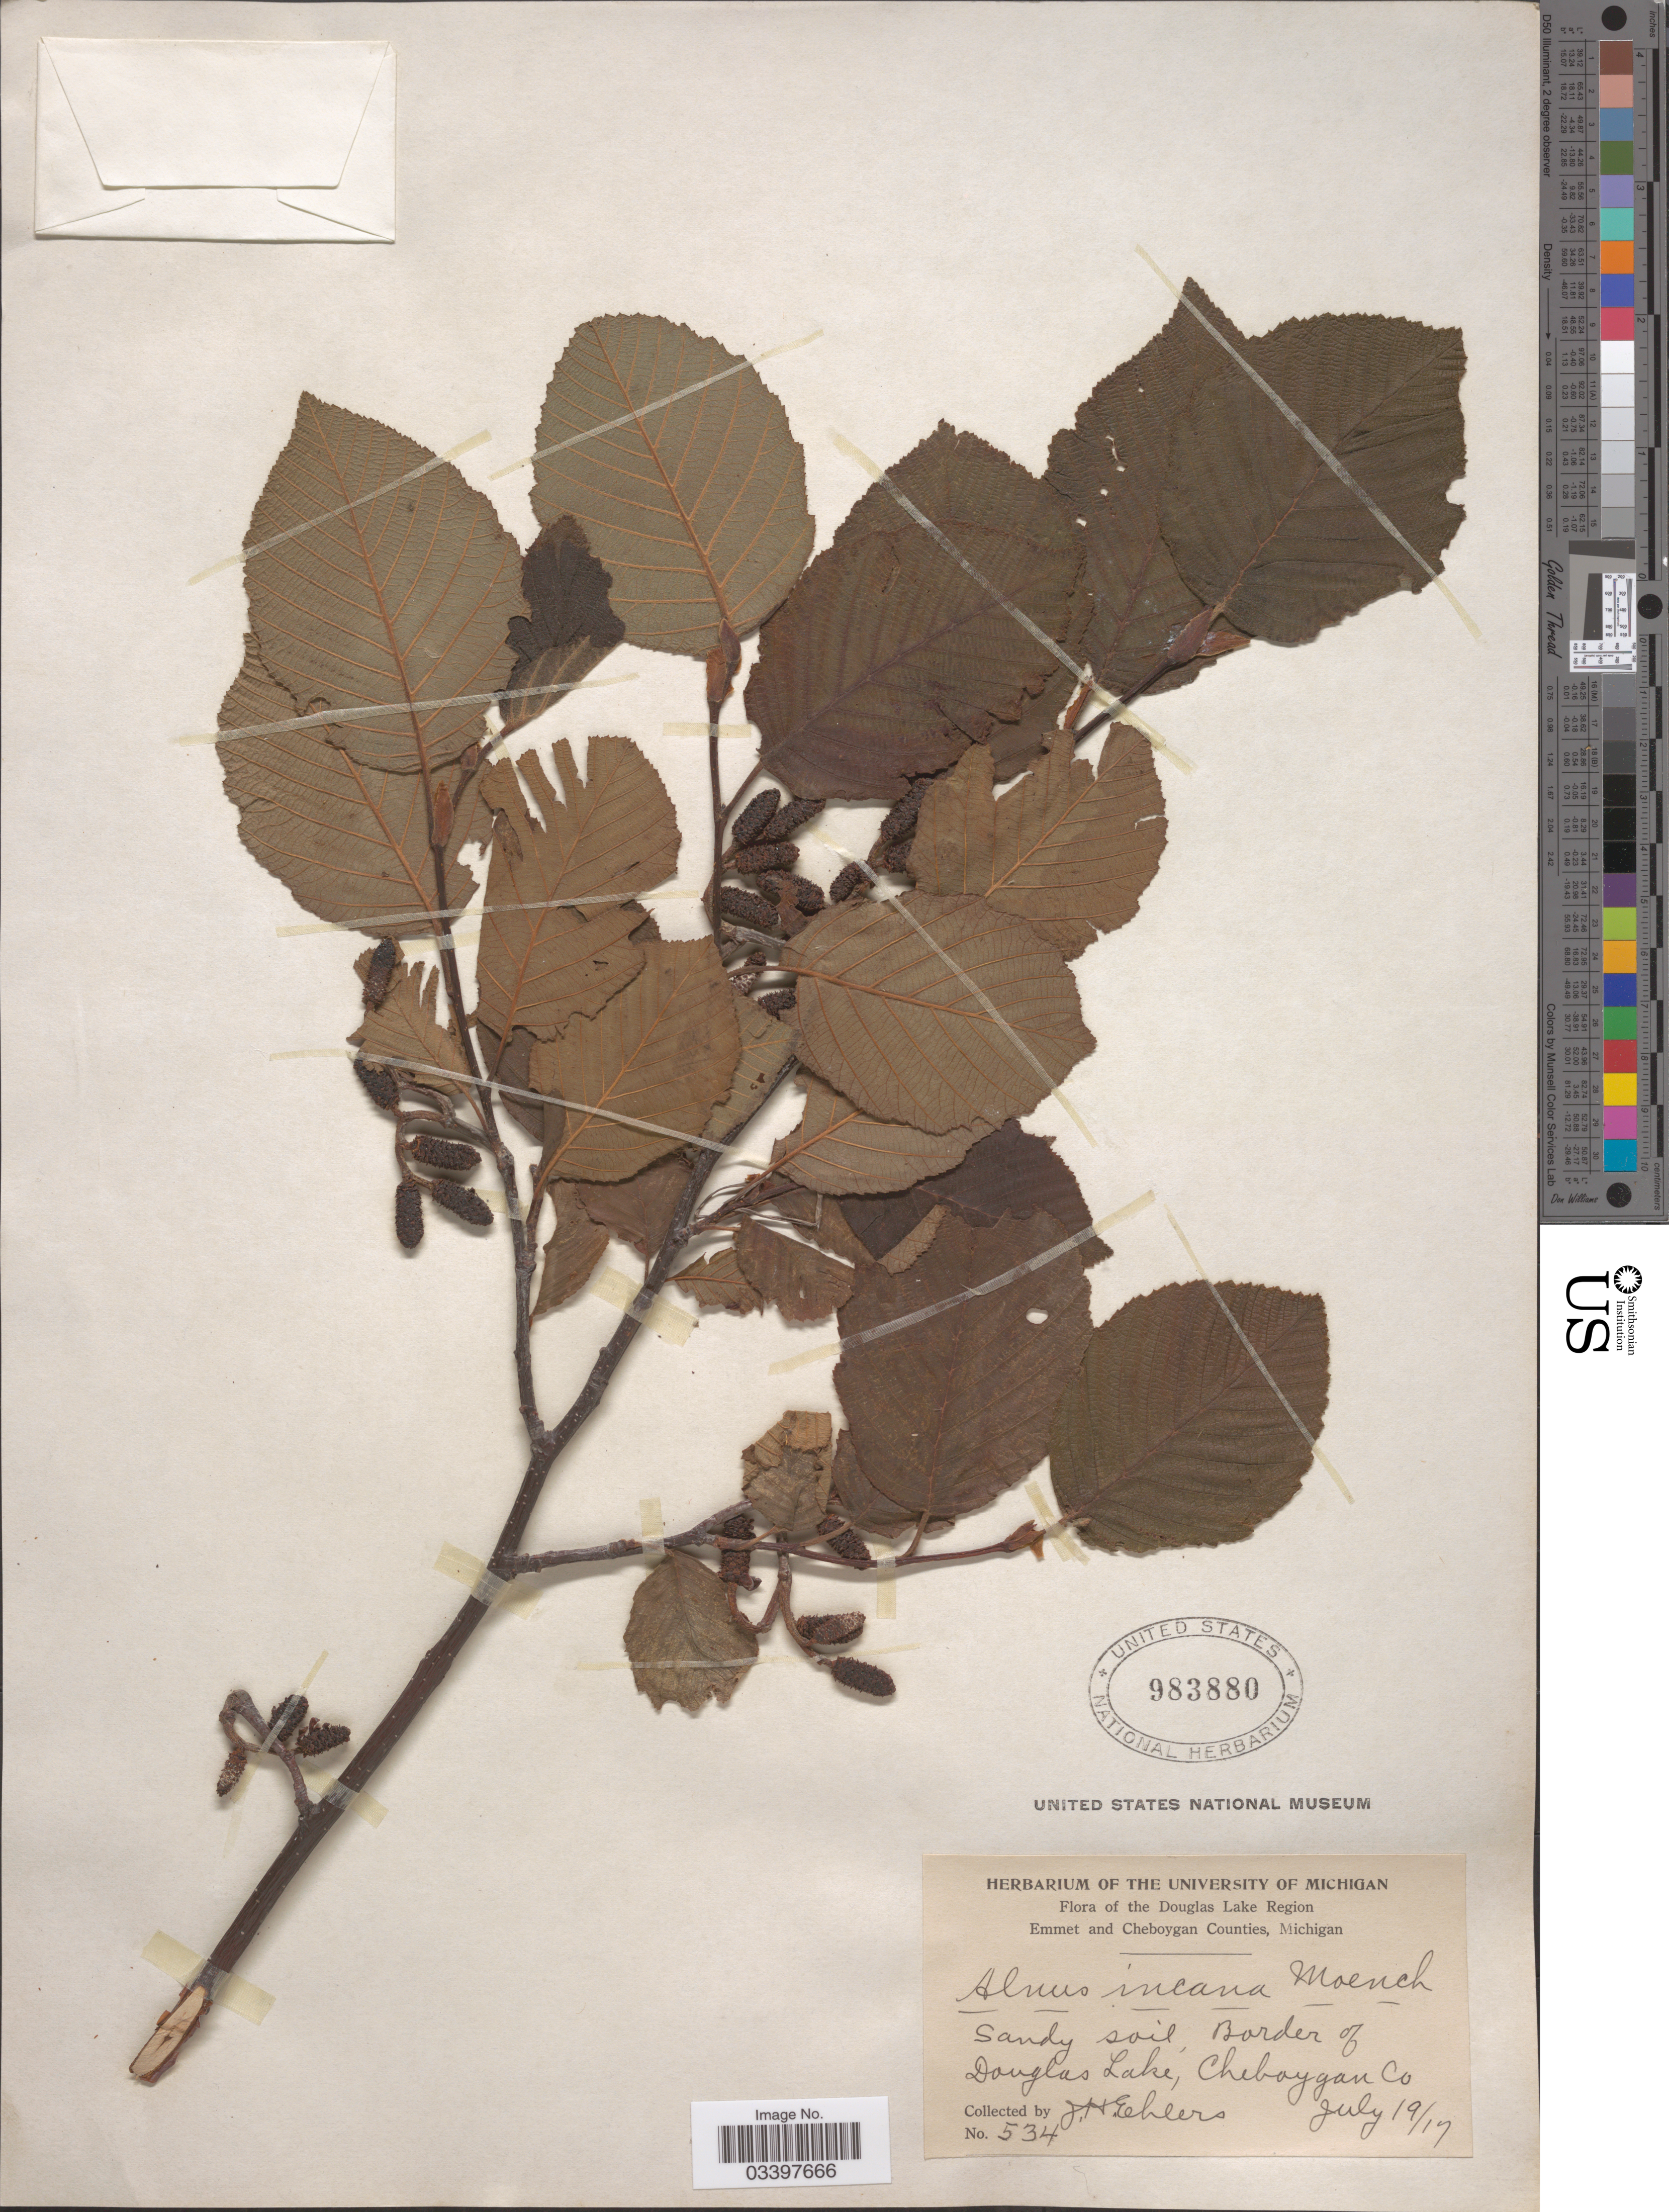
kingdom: Plantae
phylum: Tracheophyta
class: Magnoliopsida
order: Fagales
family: Betulaceae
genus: Alnus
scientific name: Alnus incana subsp. rugosa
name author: (Du Roi) R.T. Clausen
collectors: J. H. Ehlers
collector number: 534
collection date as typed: Transcribed d/m/y: 19/7/17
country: United States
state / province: Michigan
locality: The Douglas Lake Region, Border of Douglas Lake, Cheboygan Co.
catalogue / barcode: US 983880